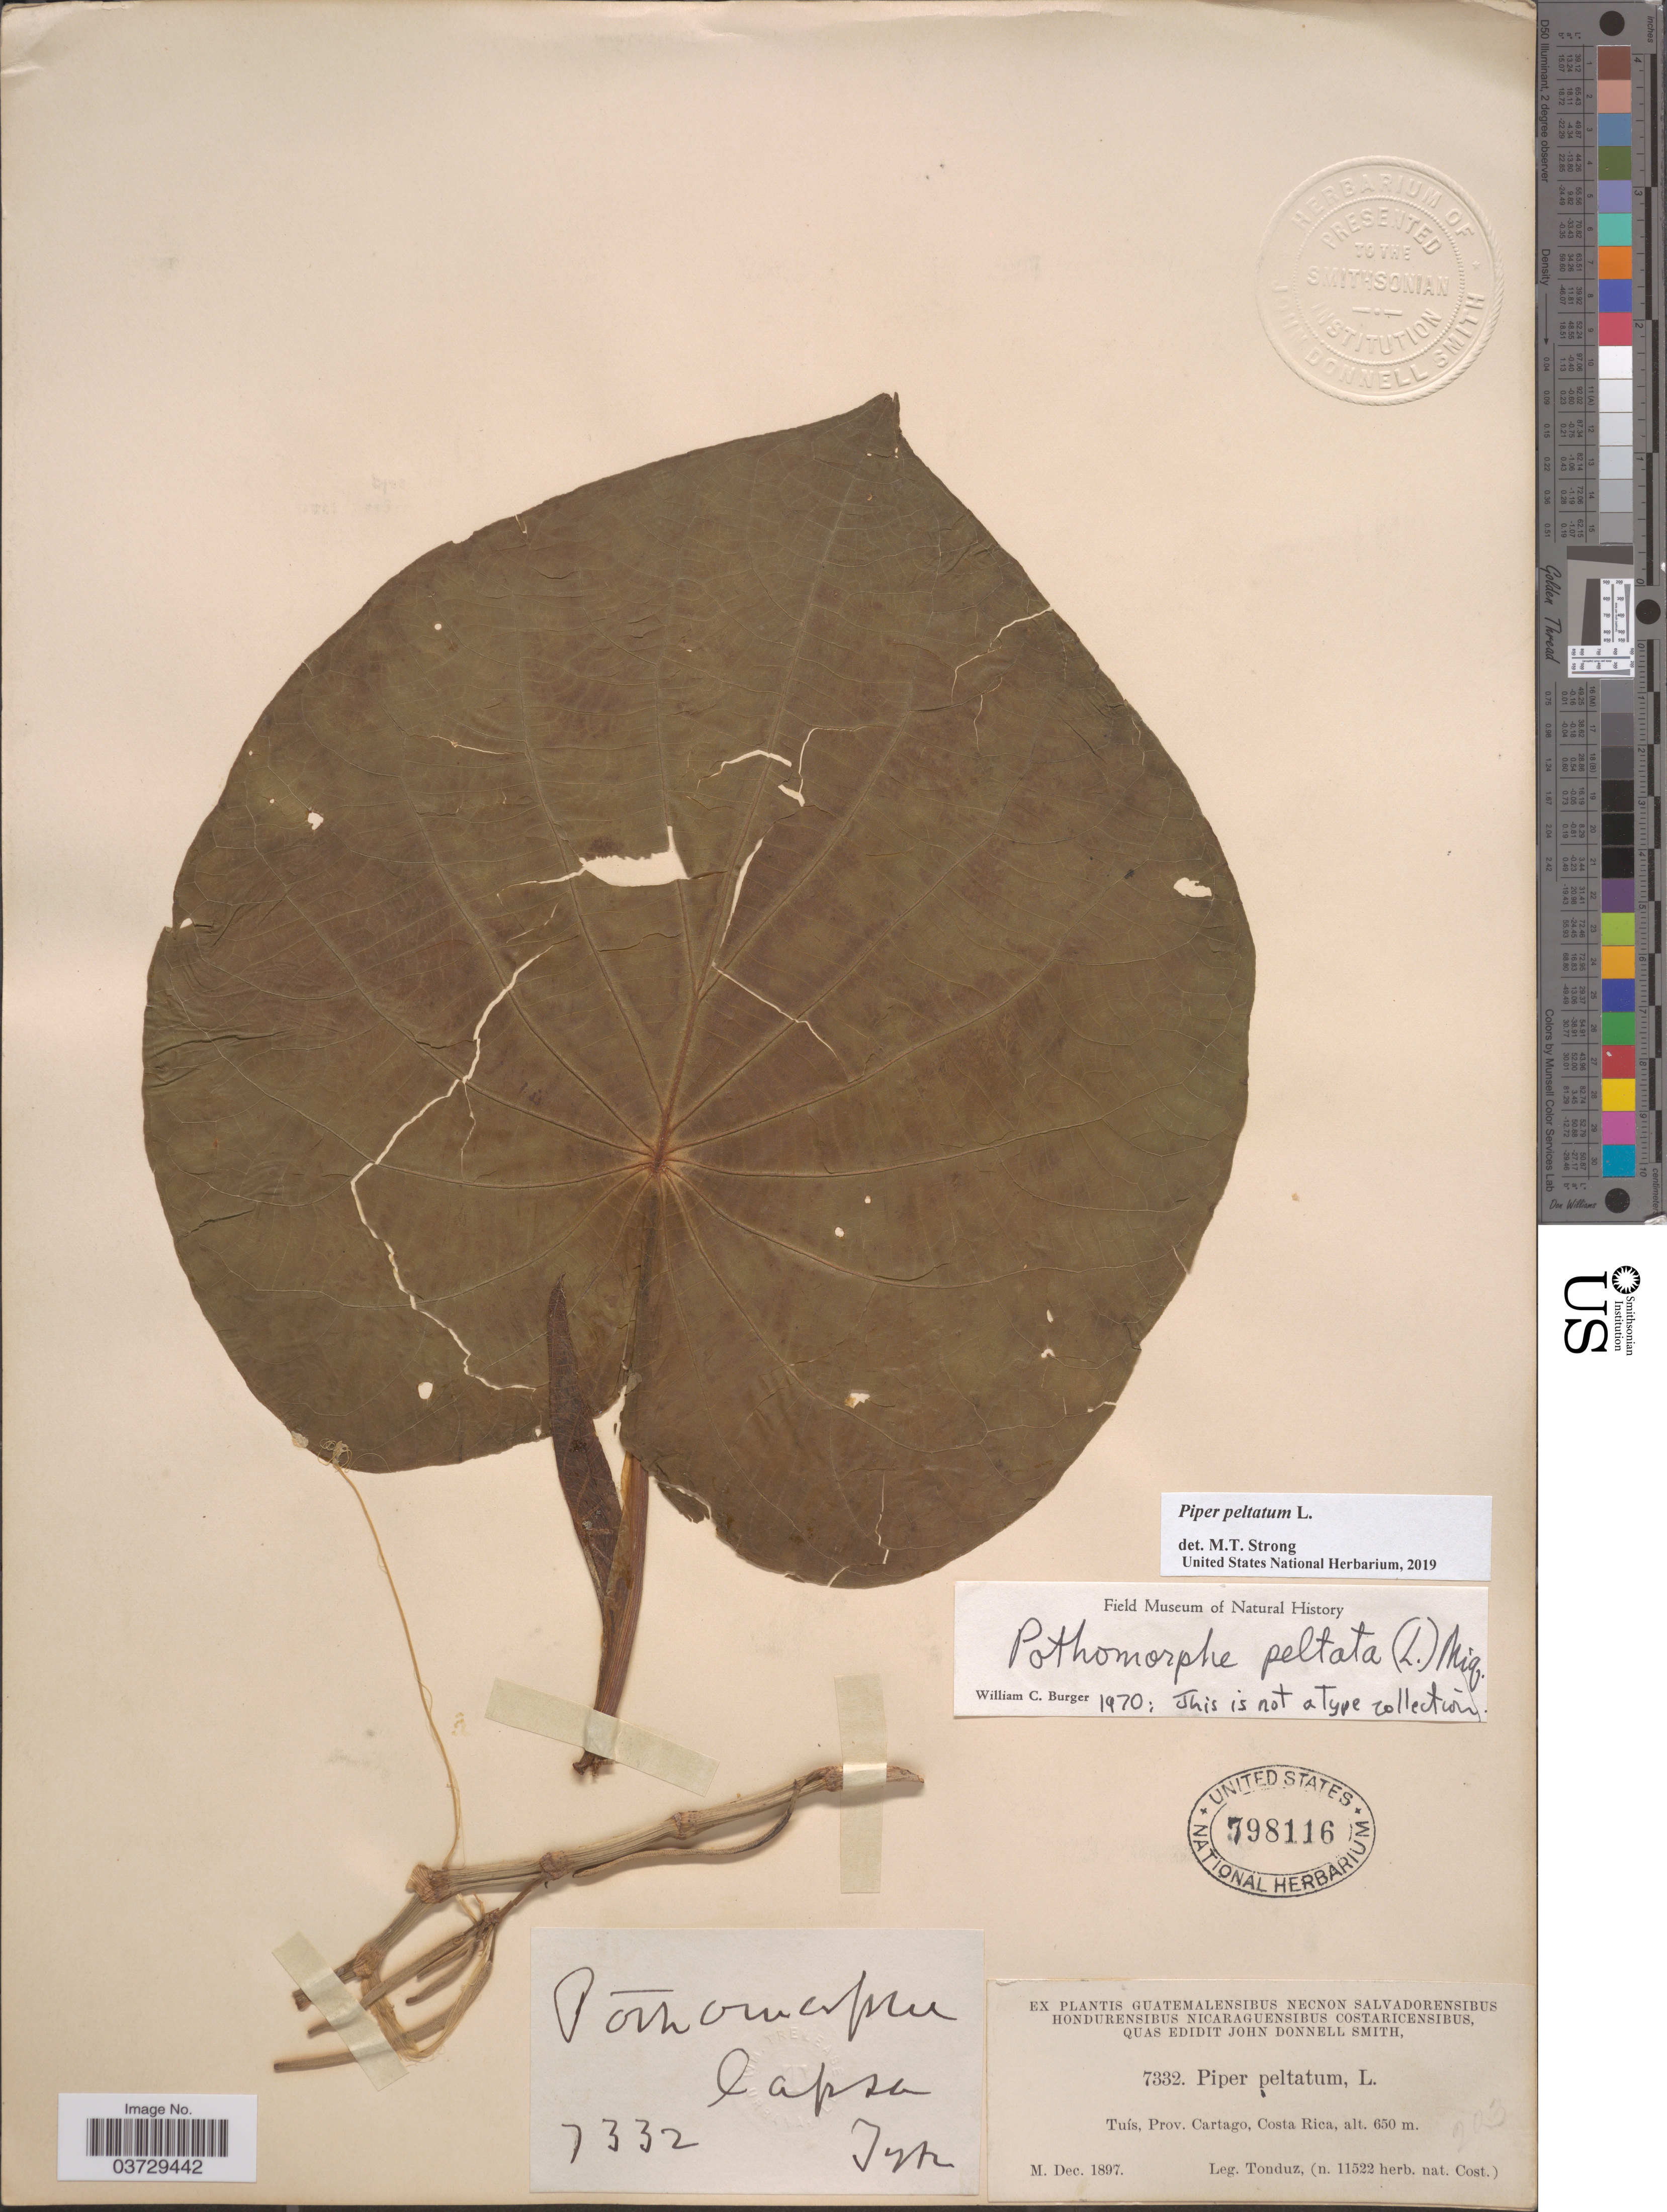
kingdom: Plantae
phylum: Tracheophyta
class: Magnoliopsida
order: Piperales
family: Piperaceae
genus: Piper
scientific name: Piper peltatum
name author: L.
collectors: Tonduz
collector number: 7332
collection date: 1897-12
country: Costa Rica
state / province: Cartago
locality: Tuís.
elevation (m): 650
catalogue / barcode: US 798116